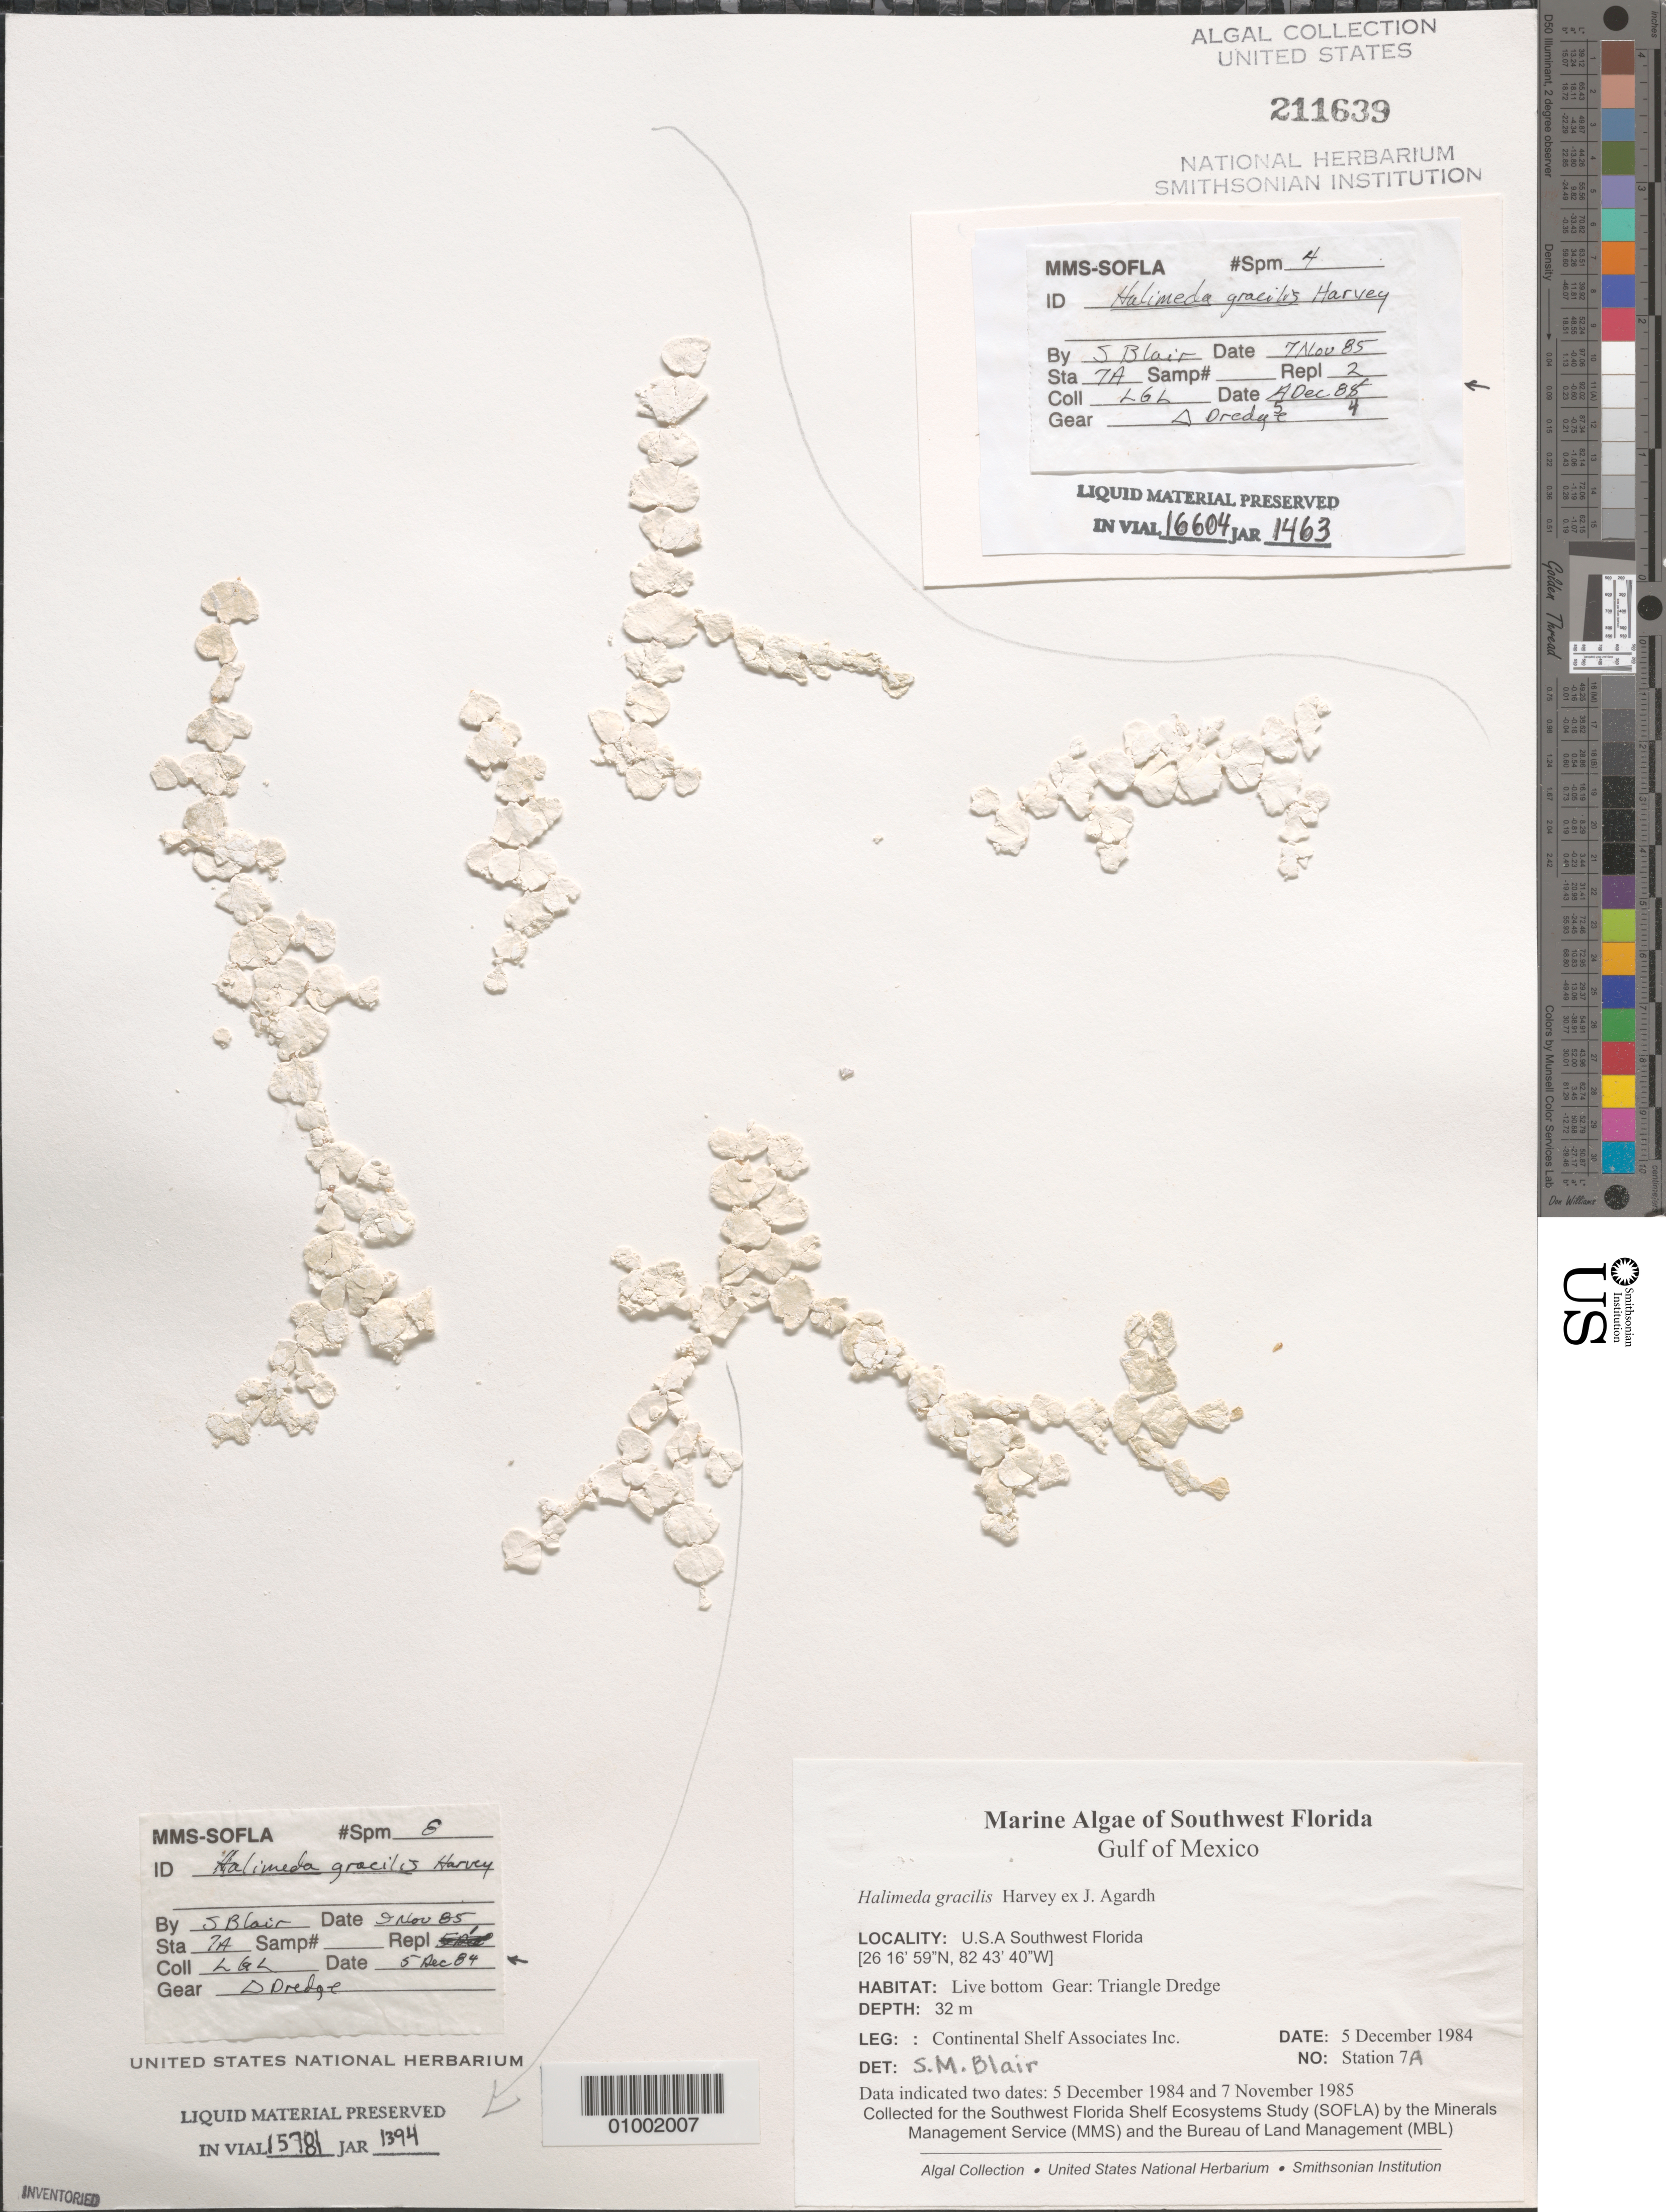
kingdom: Plantae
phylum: Chlorophyta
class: Ulvophyceae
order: Bryopsidales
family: Halimedaceae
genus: Halimeda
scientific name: Halimeda gracilis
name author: Harv. ex J. Agardh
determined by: Blair, S. M.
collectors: Continental Shelf Associates for the MMS/BLM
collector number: Station 7A Repl 1 & Station 7A Repl 2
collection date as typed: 05 Dec 1984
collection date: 1984-12-05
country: United States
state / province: Florida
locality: Gulf of Mexico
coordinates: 26 16'59"N, 82 43'40"W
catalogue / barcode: US 211639